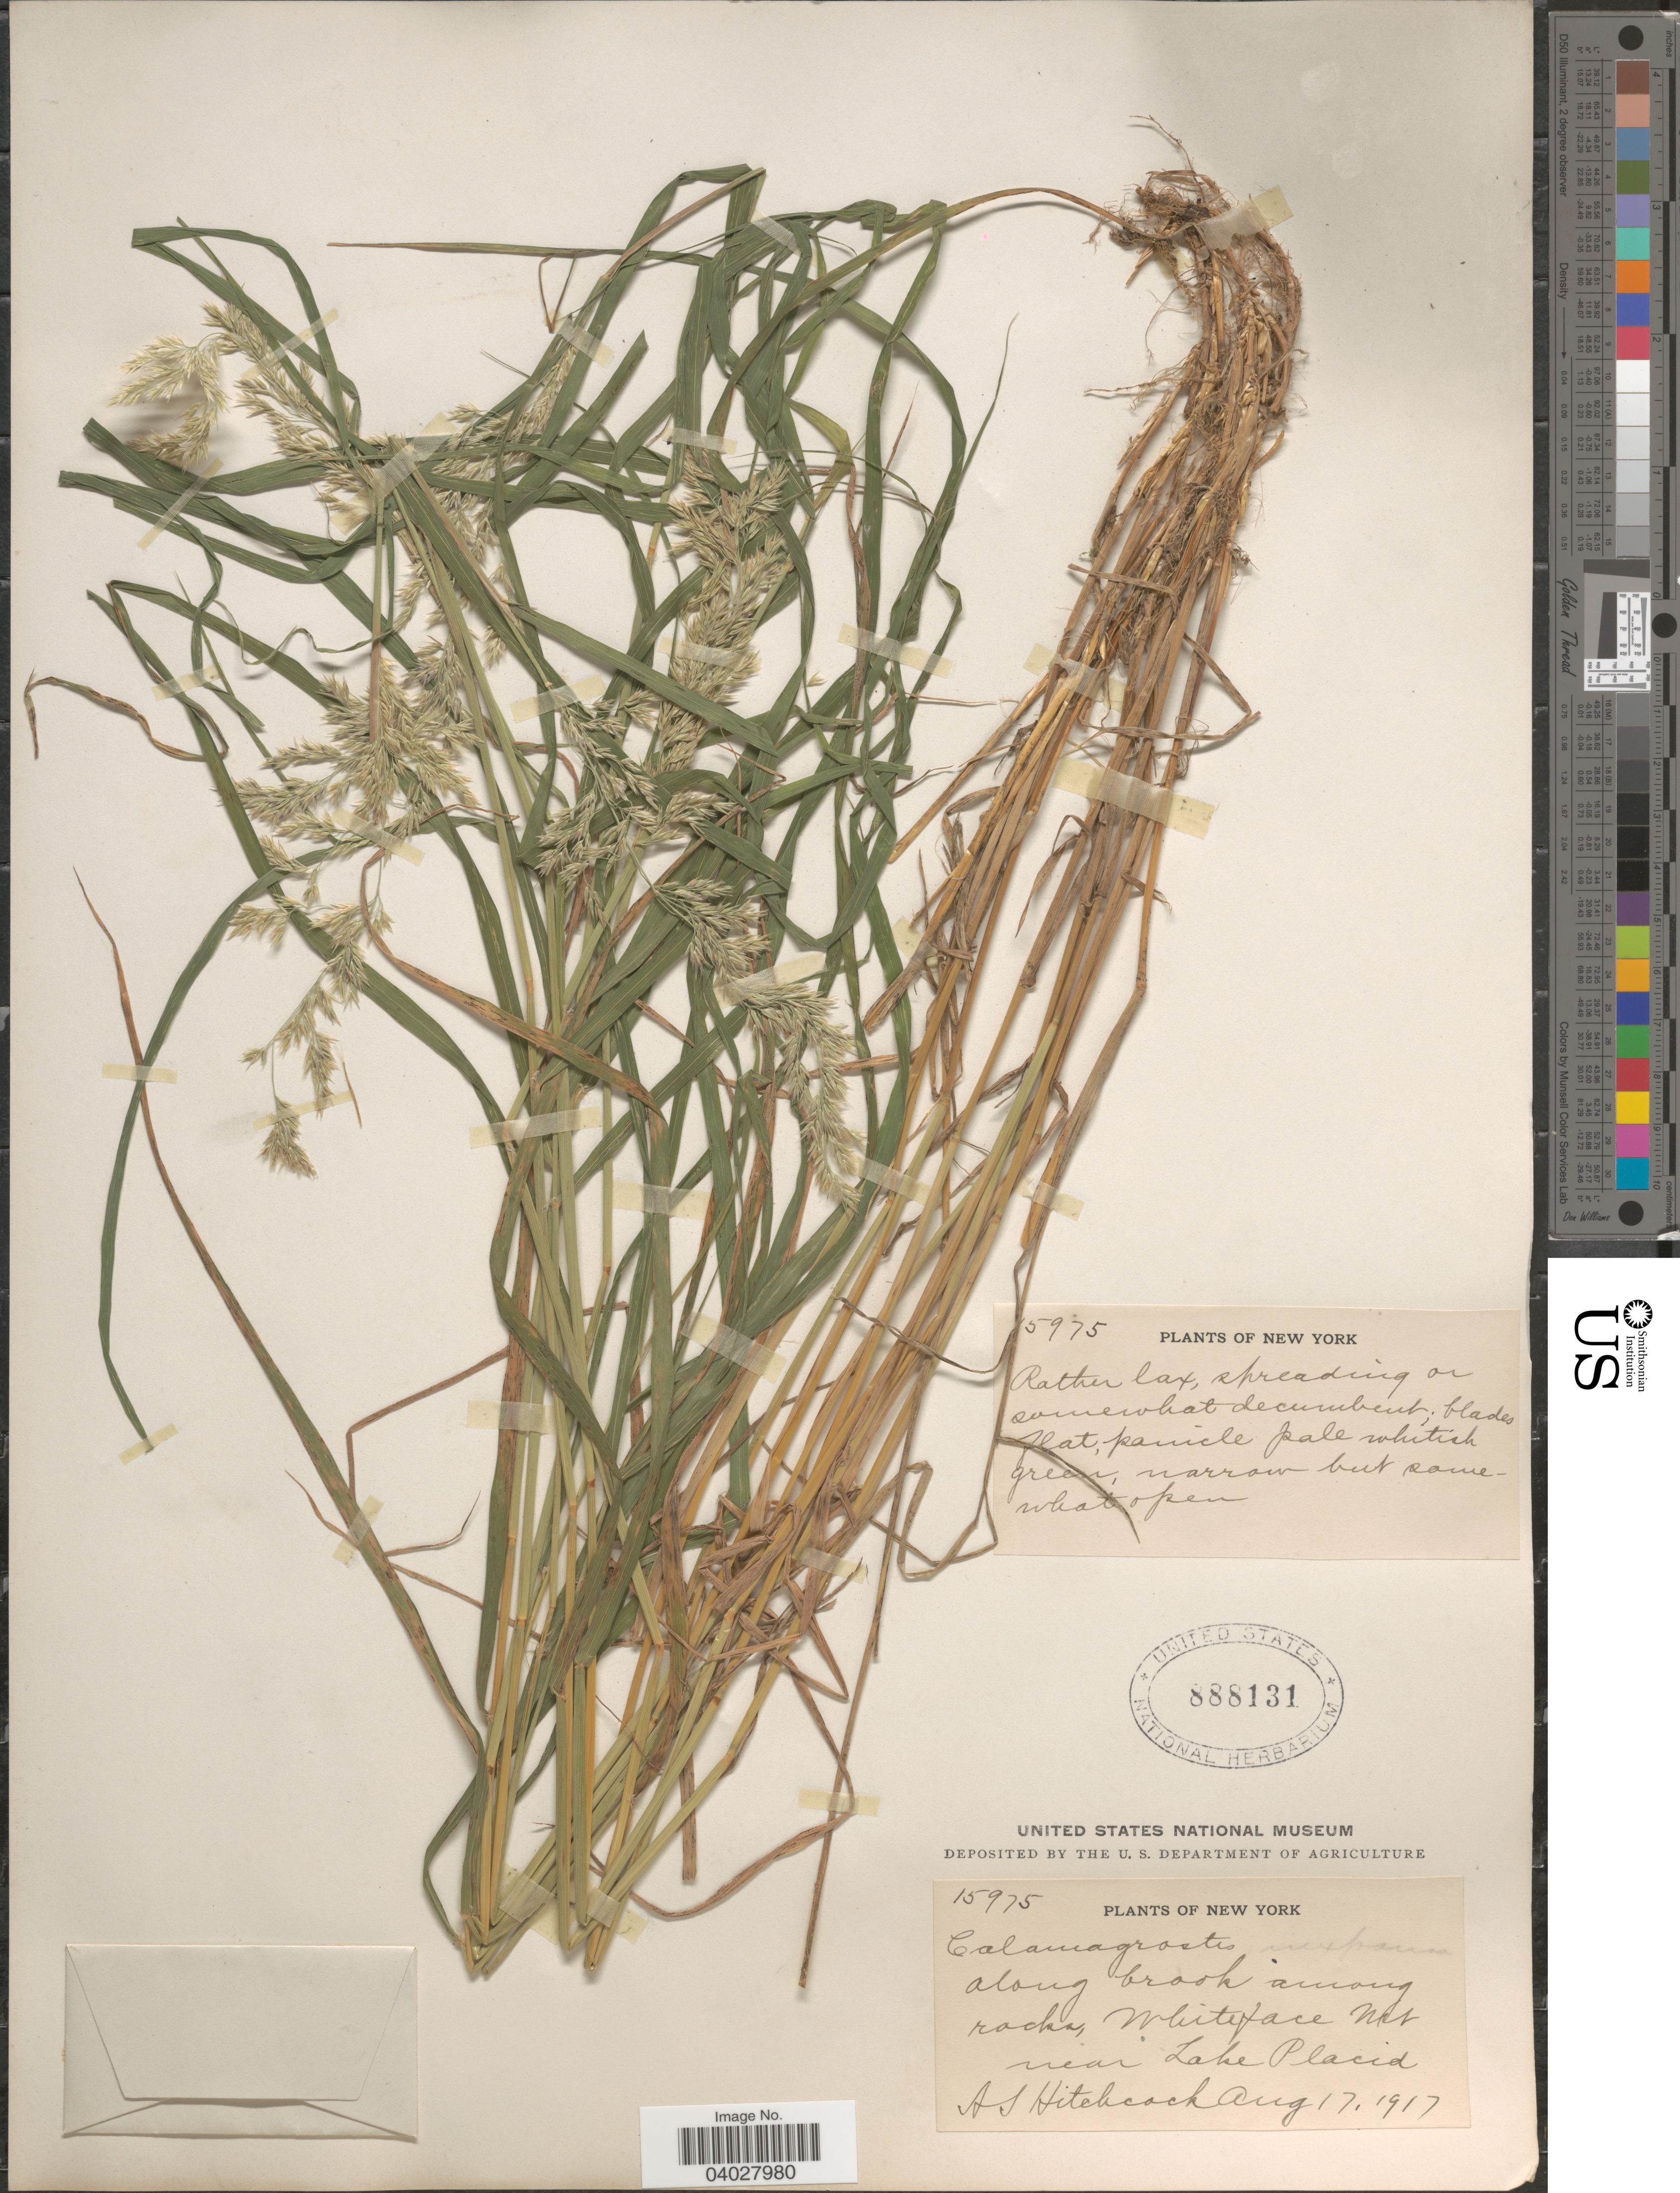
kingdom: Plantae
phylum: Tracheophyta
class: Liliopsida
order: Poales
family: Poaceae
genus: Calamagrostis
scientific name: Calamagrostis canadensis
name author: (Michx.) P. Beauv.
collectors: A. S. Hitchcock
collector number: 15975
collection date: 1917-08-17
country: United States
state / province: New York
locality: Whiteface Mt near Lake Placid.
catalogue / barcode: US 888131